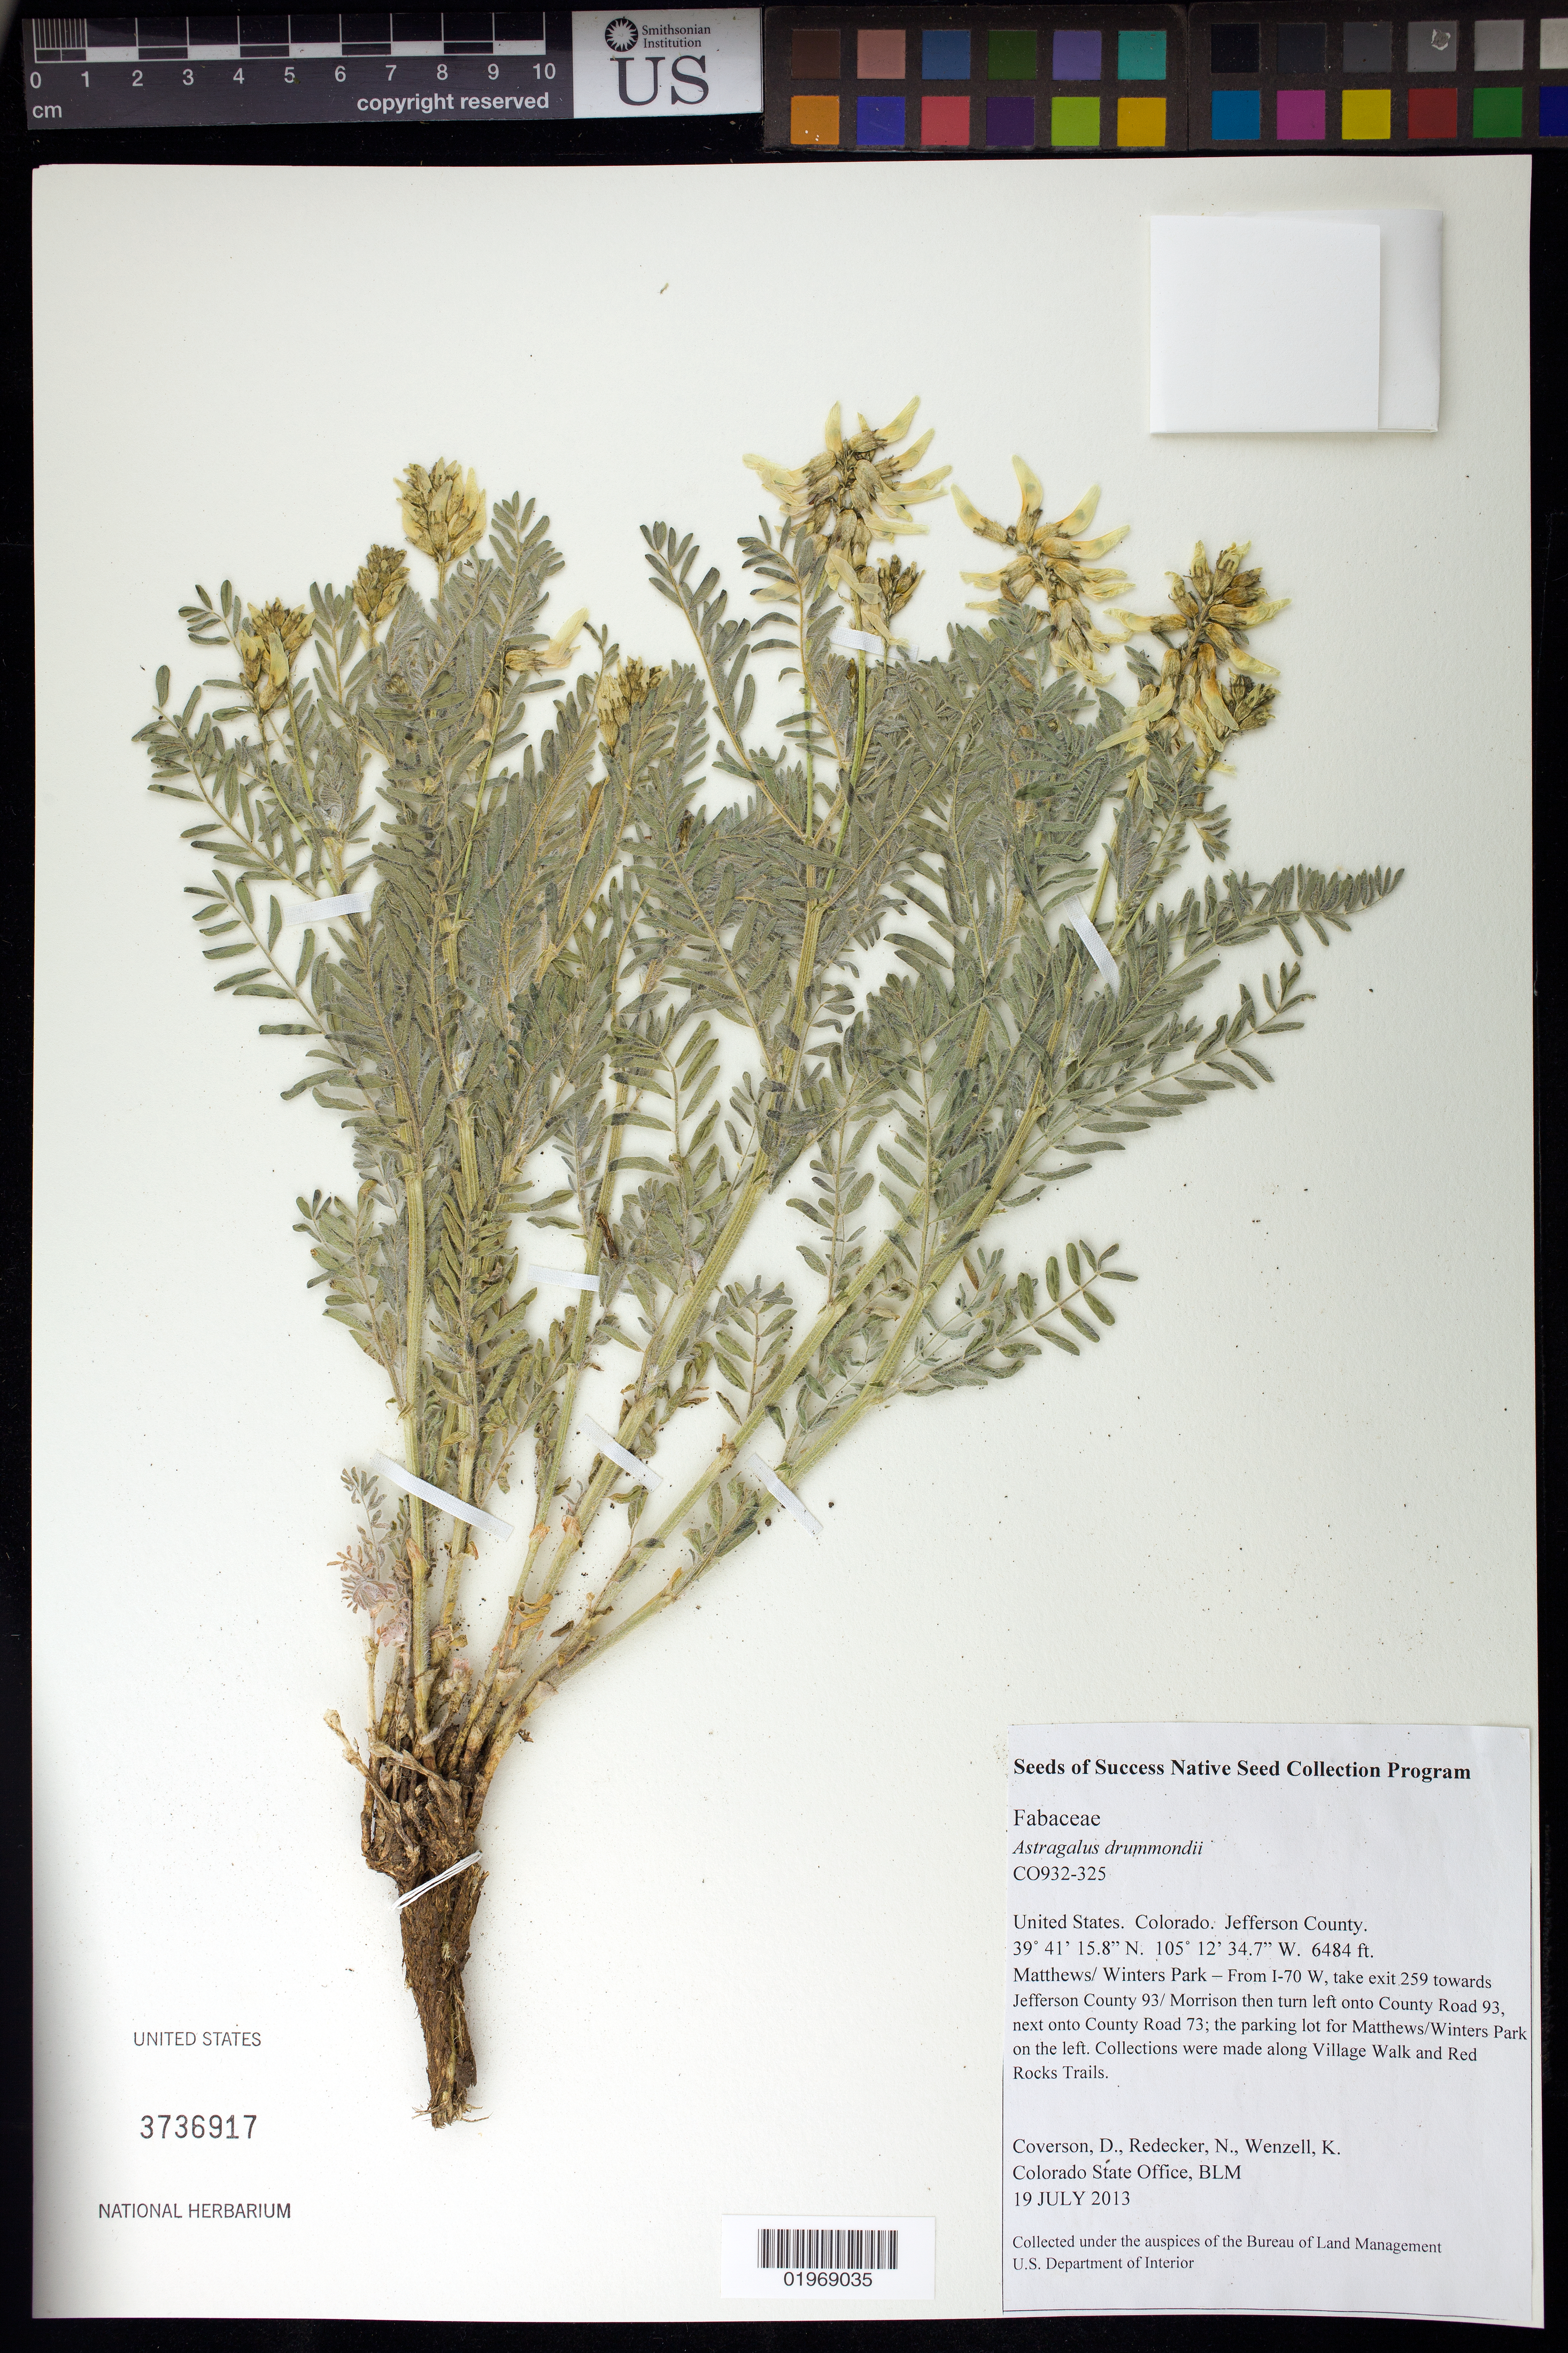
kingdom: Plantae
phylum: Tracheophyta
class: Magnoliopsida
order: Fabales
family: Fabaceae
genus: Astragalus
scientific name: Astragalus drummondii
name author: Hook.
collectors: D. Coverson, N. Redecker & K. Wenzell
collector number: CO932-325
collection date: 2013-07-19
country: United States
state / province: Colorado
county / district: Jefferson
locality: Matthews/ Winters Park, along Village Walk and Red Rocks Trail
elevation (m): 1976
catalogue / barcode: US 3736917